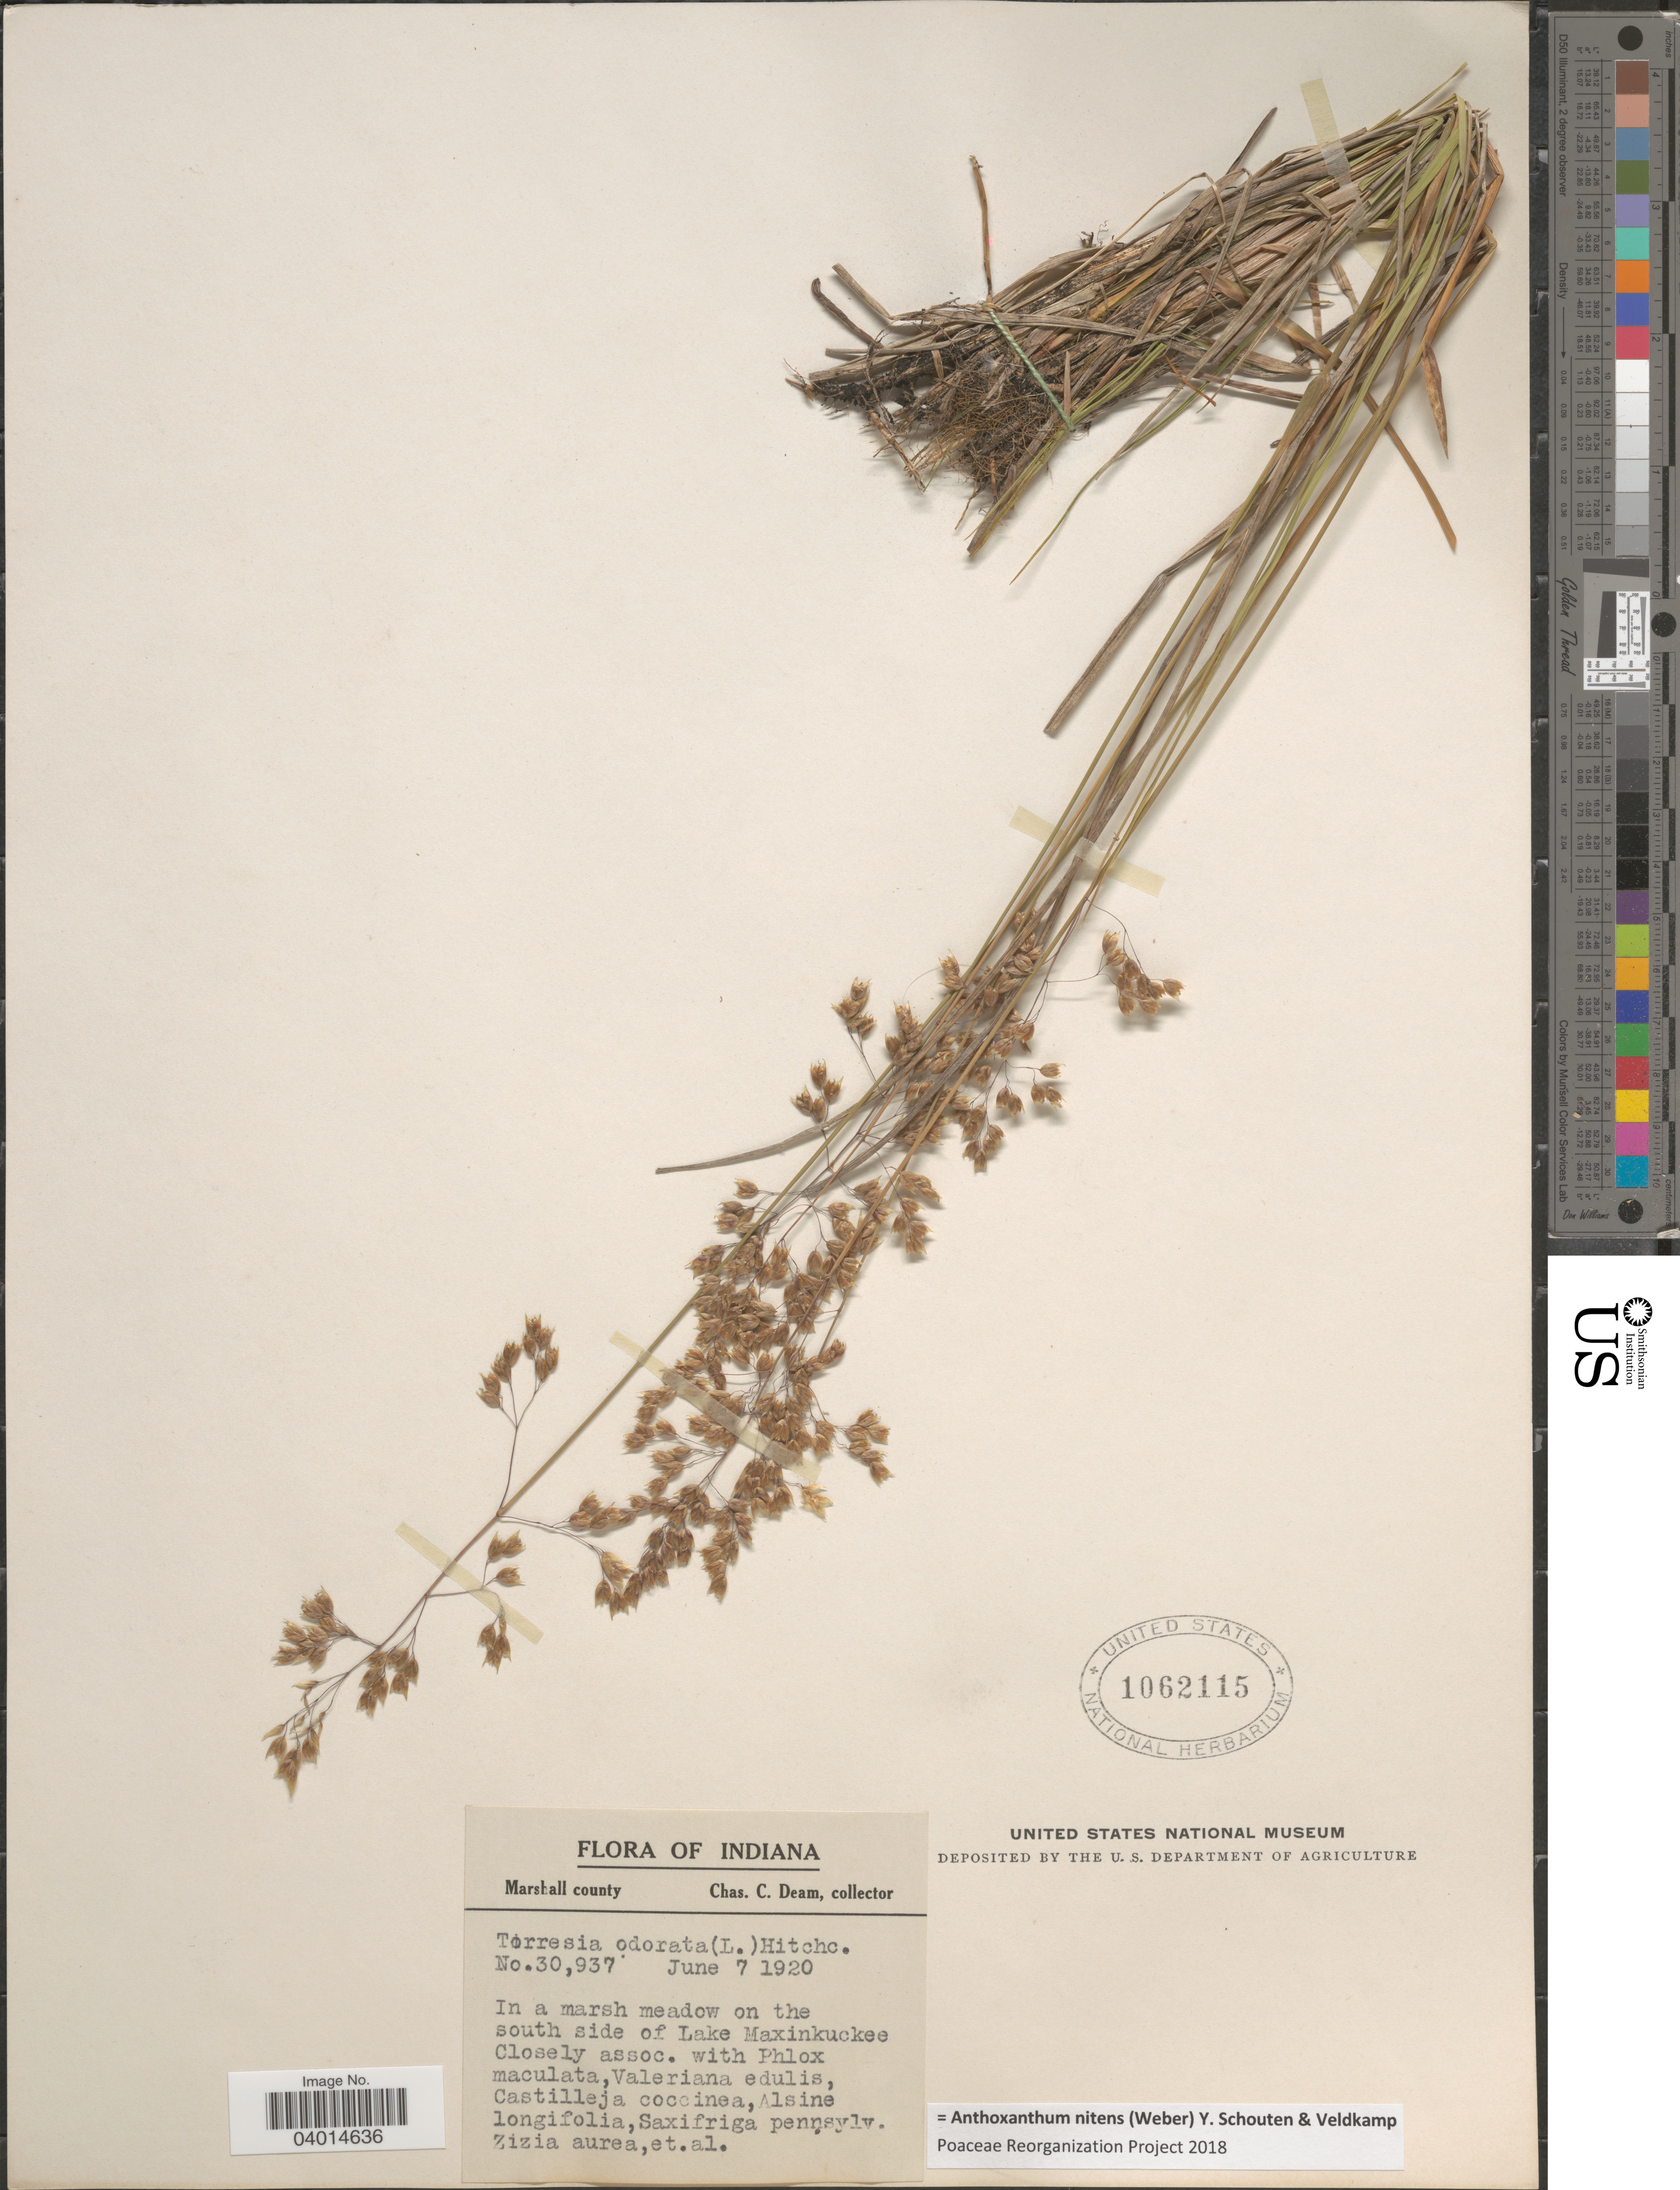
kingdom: Plantae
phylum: Tracheophyta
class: Liliopsida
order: Poales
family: Poaceae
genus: Anthoxanthum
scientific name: Anthoxanthum nitens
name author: (G.H. Weber) R.T.A. Schouten & Veldkamp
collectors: C. C. Deam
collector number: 30937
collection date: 1920-06-07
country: United States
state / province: Indiana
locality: Marshall county. In a marsh meadow on the south side of Lake Maxinkuckee.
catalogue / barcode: US 1062115